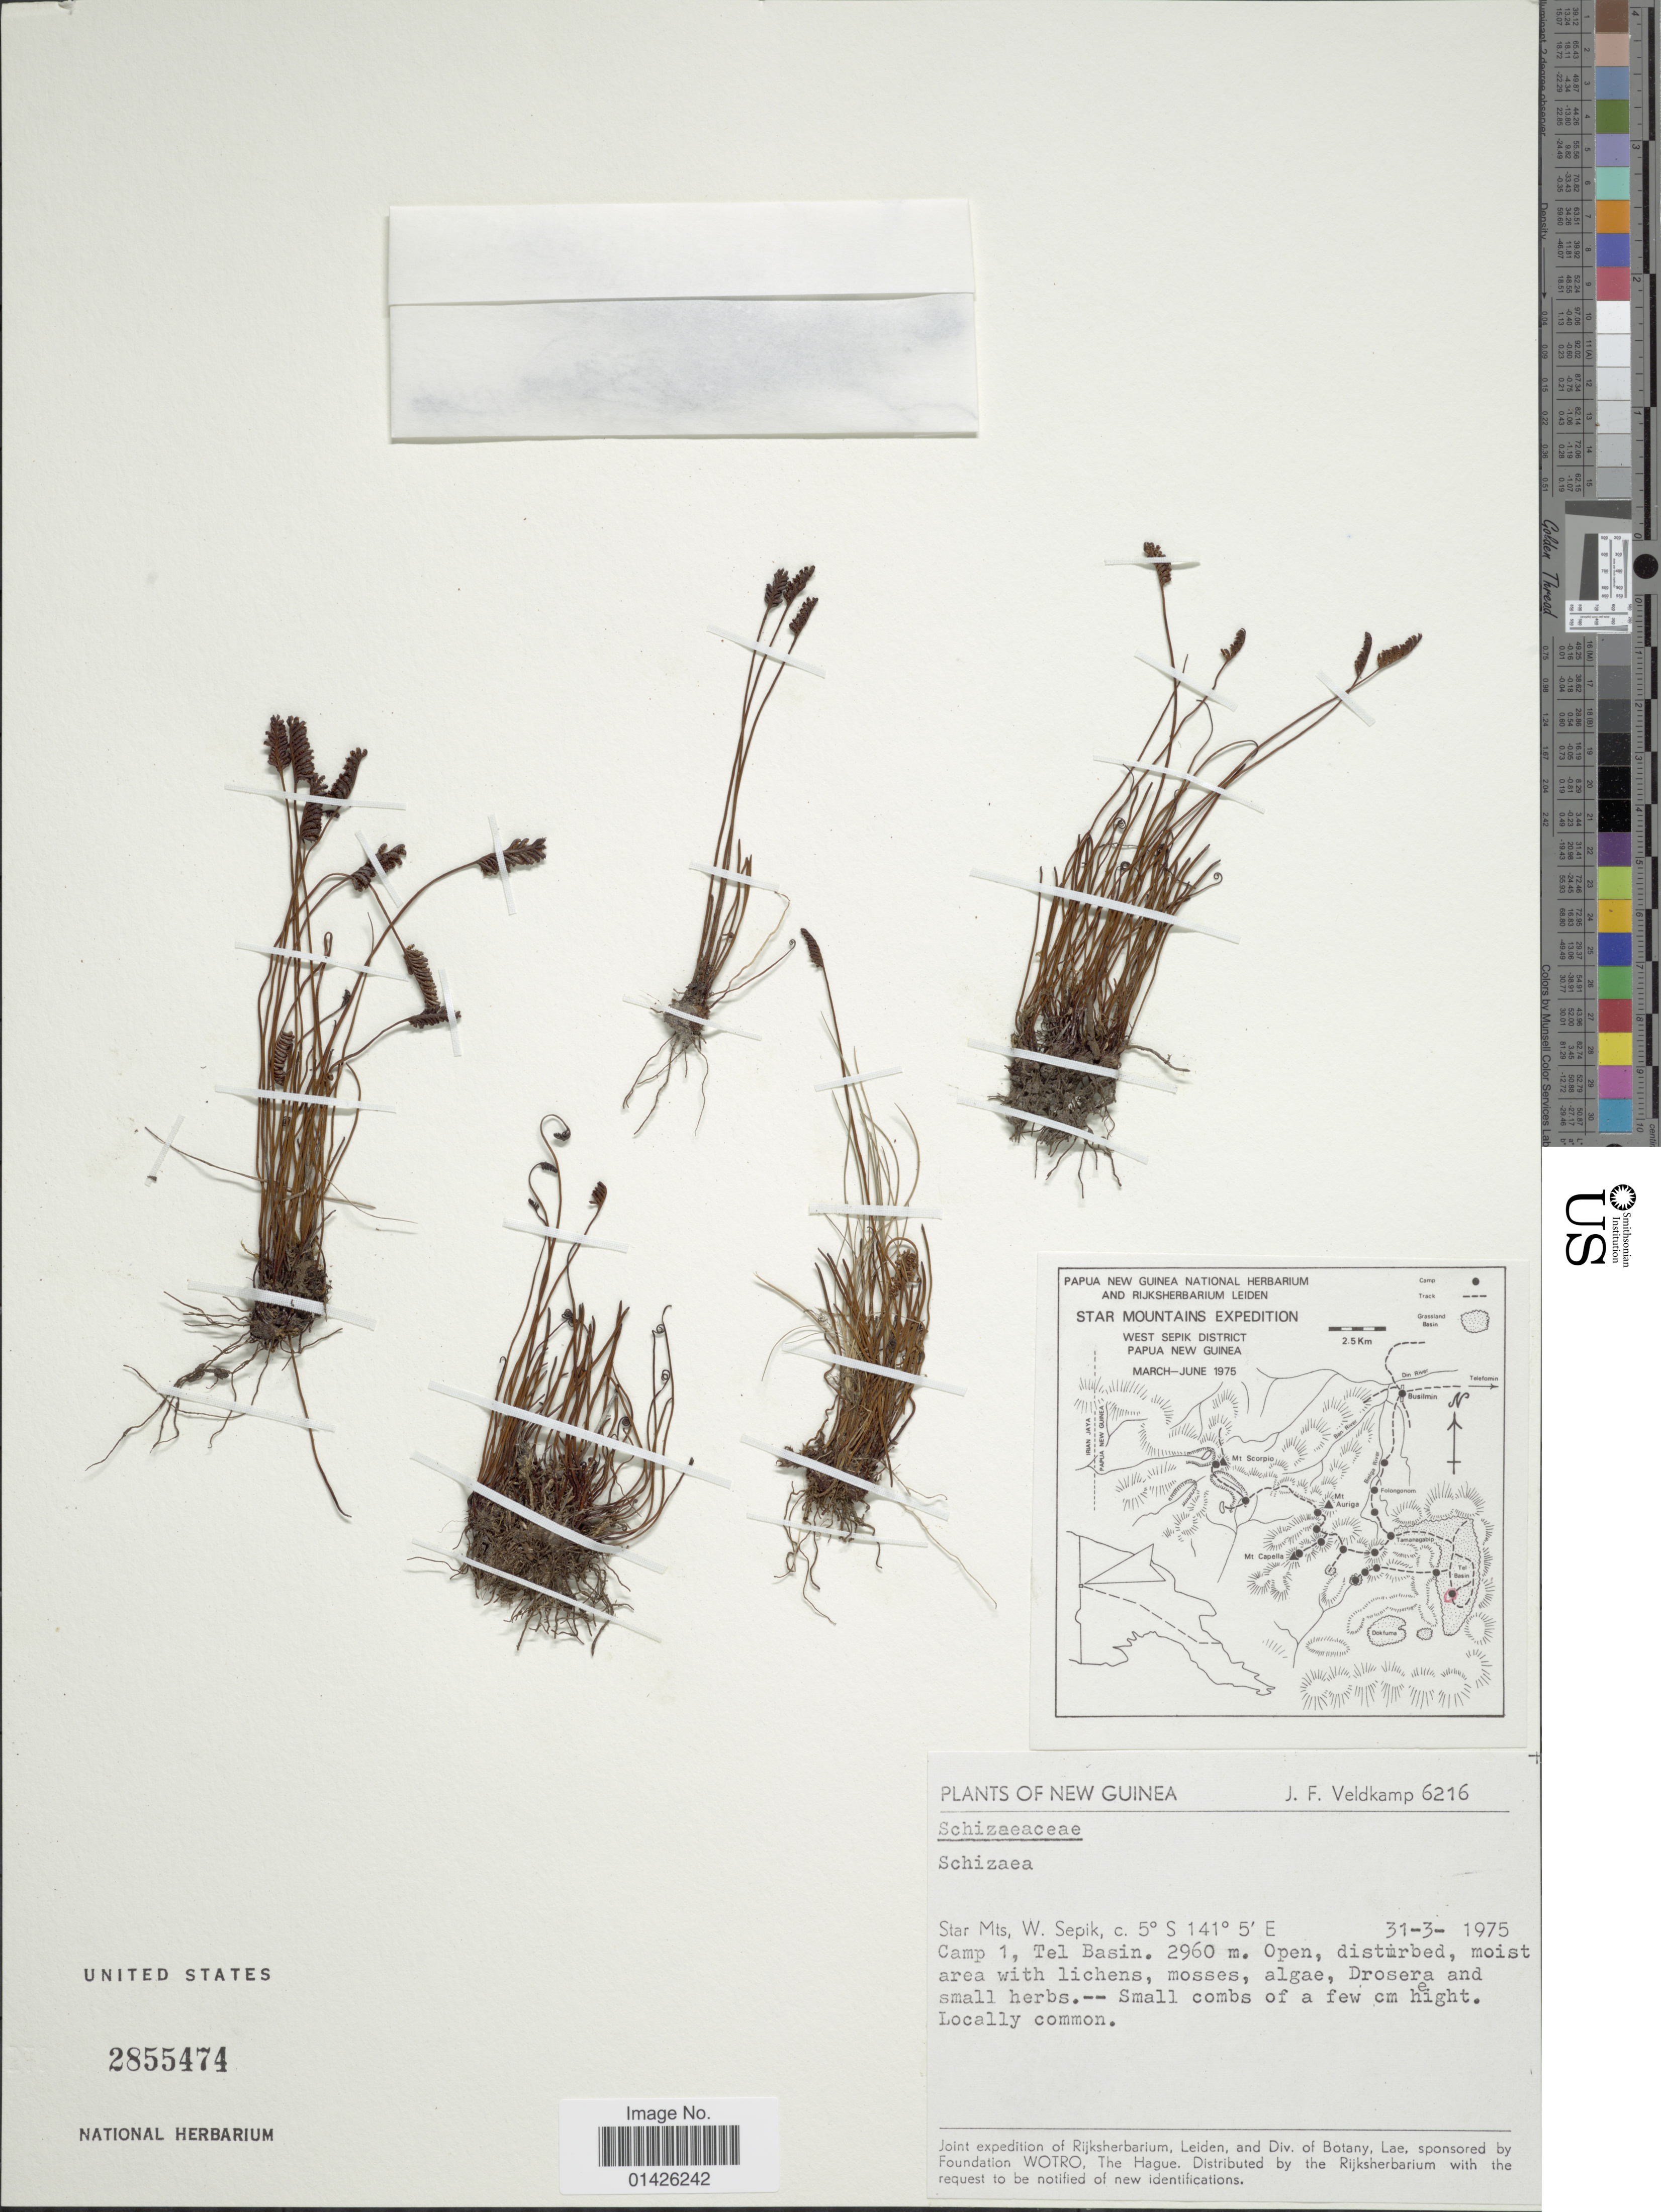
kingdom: Plantae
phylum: Tracheophyta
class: Polypodiopsida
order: Schizaeales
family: Schizaeaceae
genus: Schizaea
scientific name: Schizaea fistulosa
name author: Labill.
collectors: J. F. Veldkamp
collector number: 6216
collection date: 1975-03-31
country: Papua New Guinea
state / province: Sandaun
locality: New Guinea, Star Mts W. Sepik, Camp 1, Tel Basin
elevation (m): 2960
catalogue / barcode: US 2855474